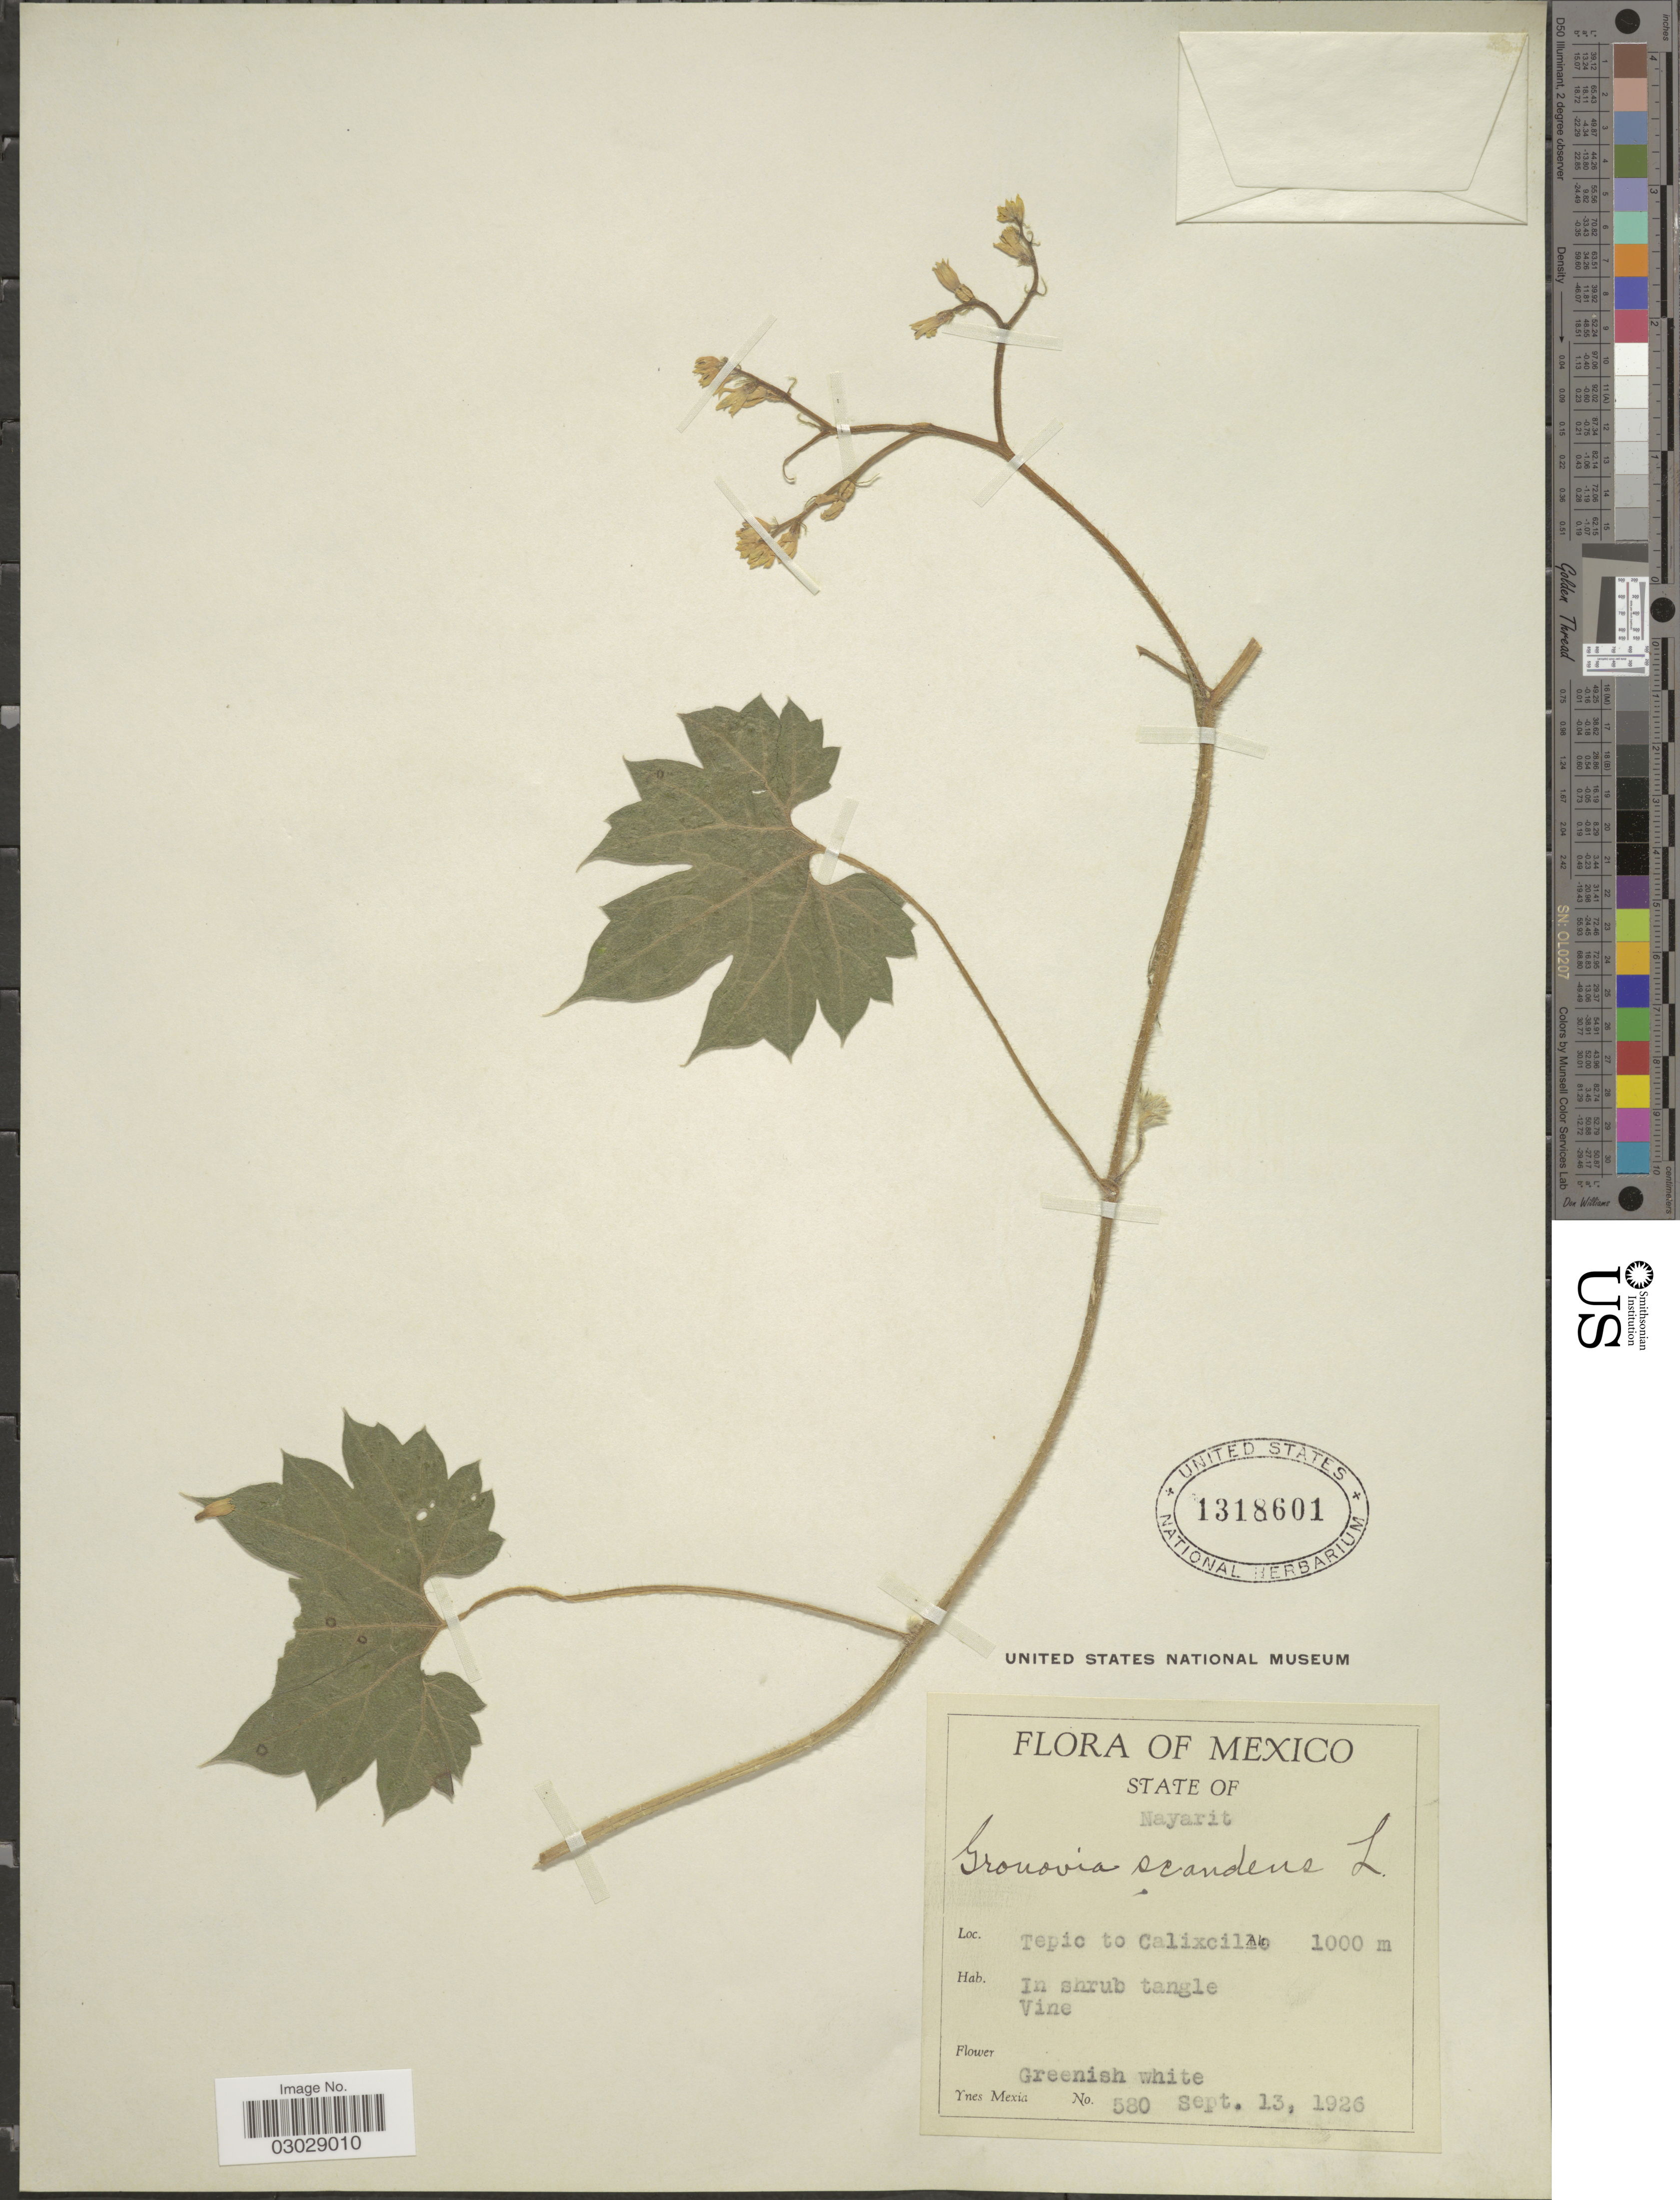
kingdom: Plantae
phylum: Tracheophyta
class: Magnoliopsida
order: Cornales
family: Loasaceae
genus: Gronovia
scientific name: Gronovia scandens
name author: L.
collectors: Y. Mexia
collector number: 580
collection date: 1926-09-13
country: Mexico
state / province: Nayarit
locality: Tepic to Calixcillo.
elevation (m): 1000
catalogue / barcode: US 1318601